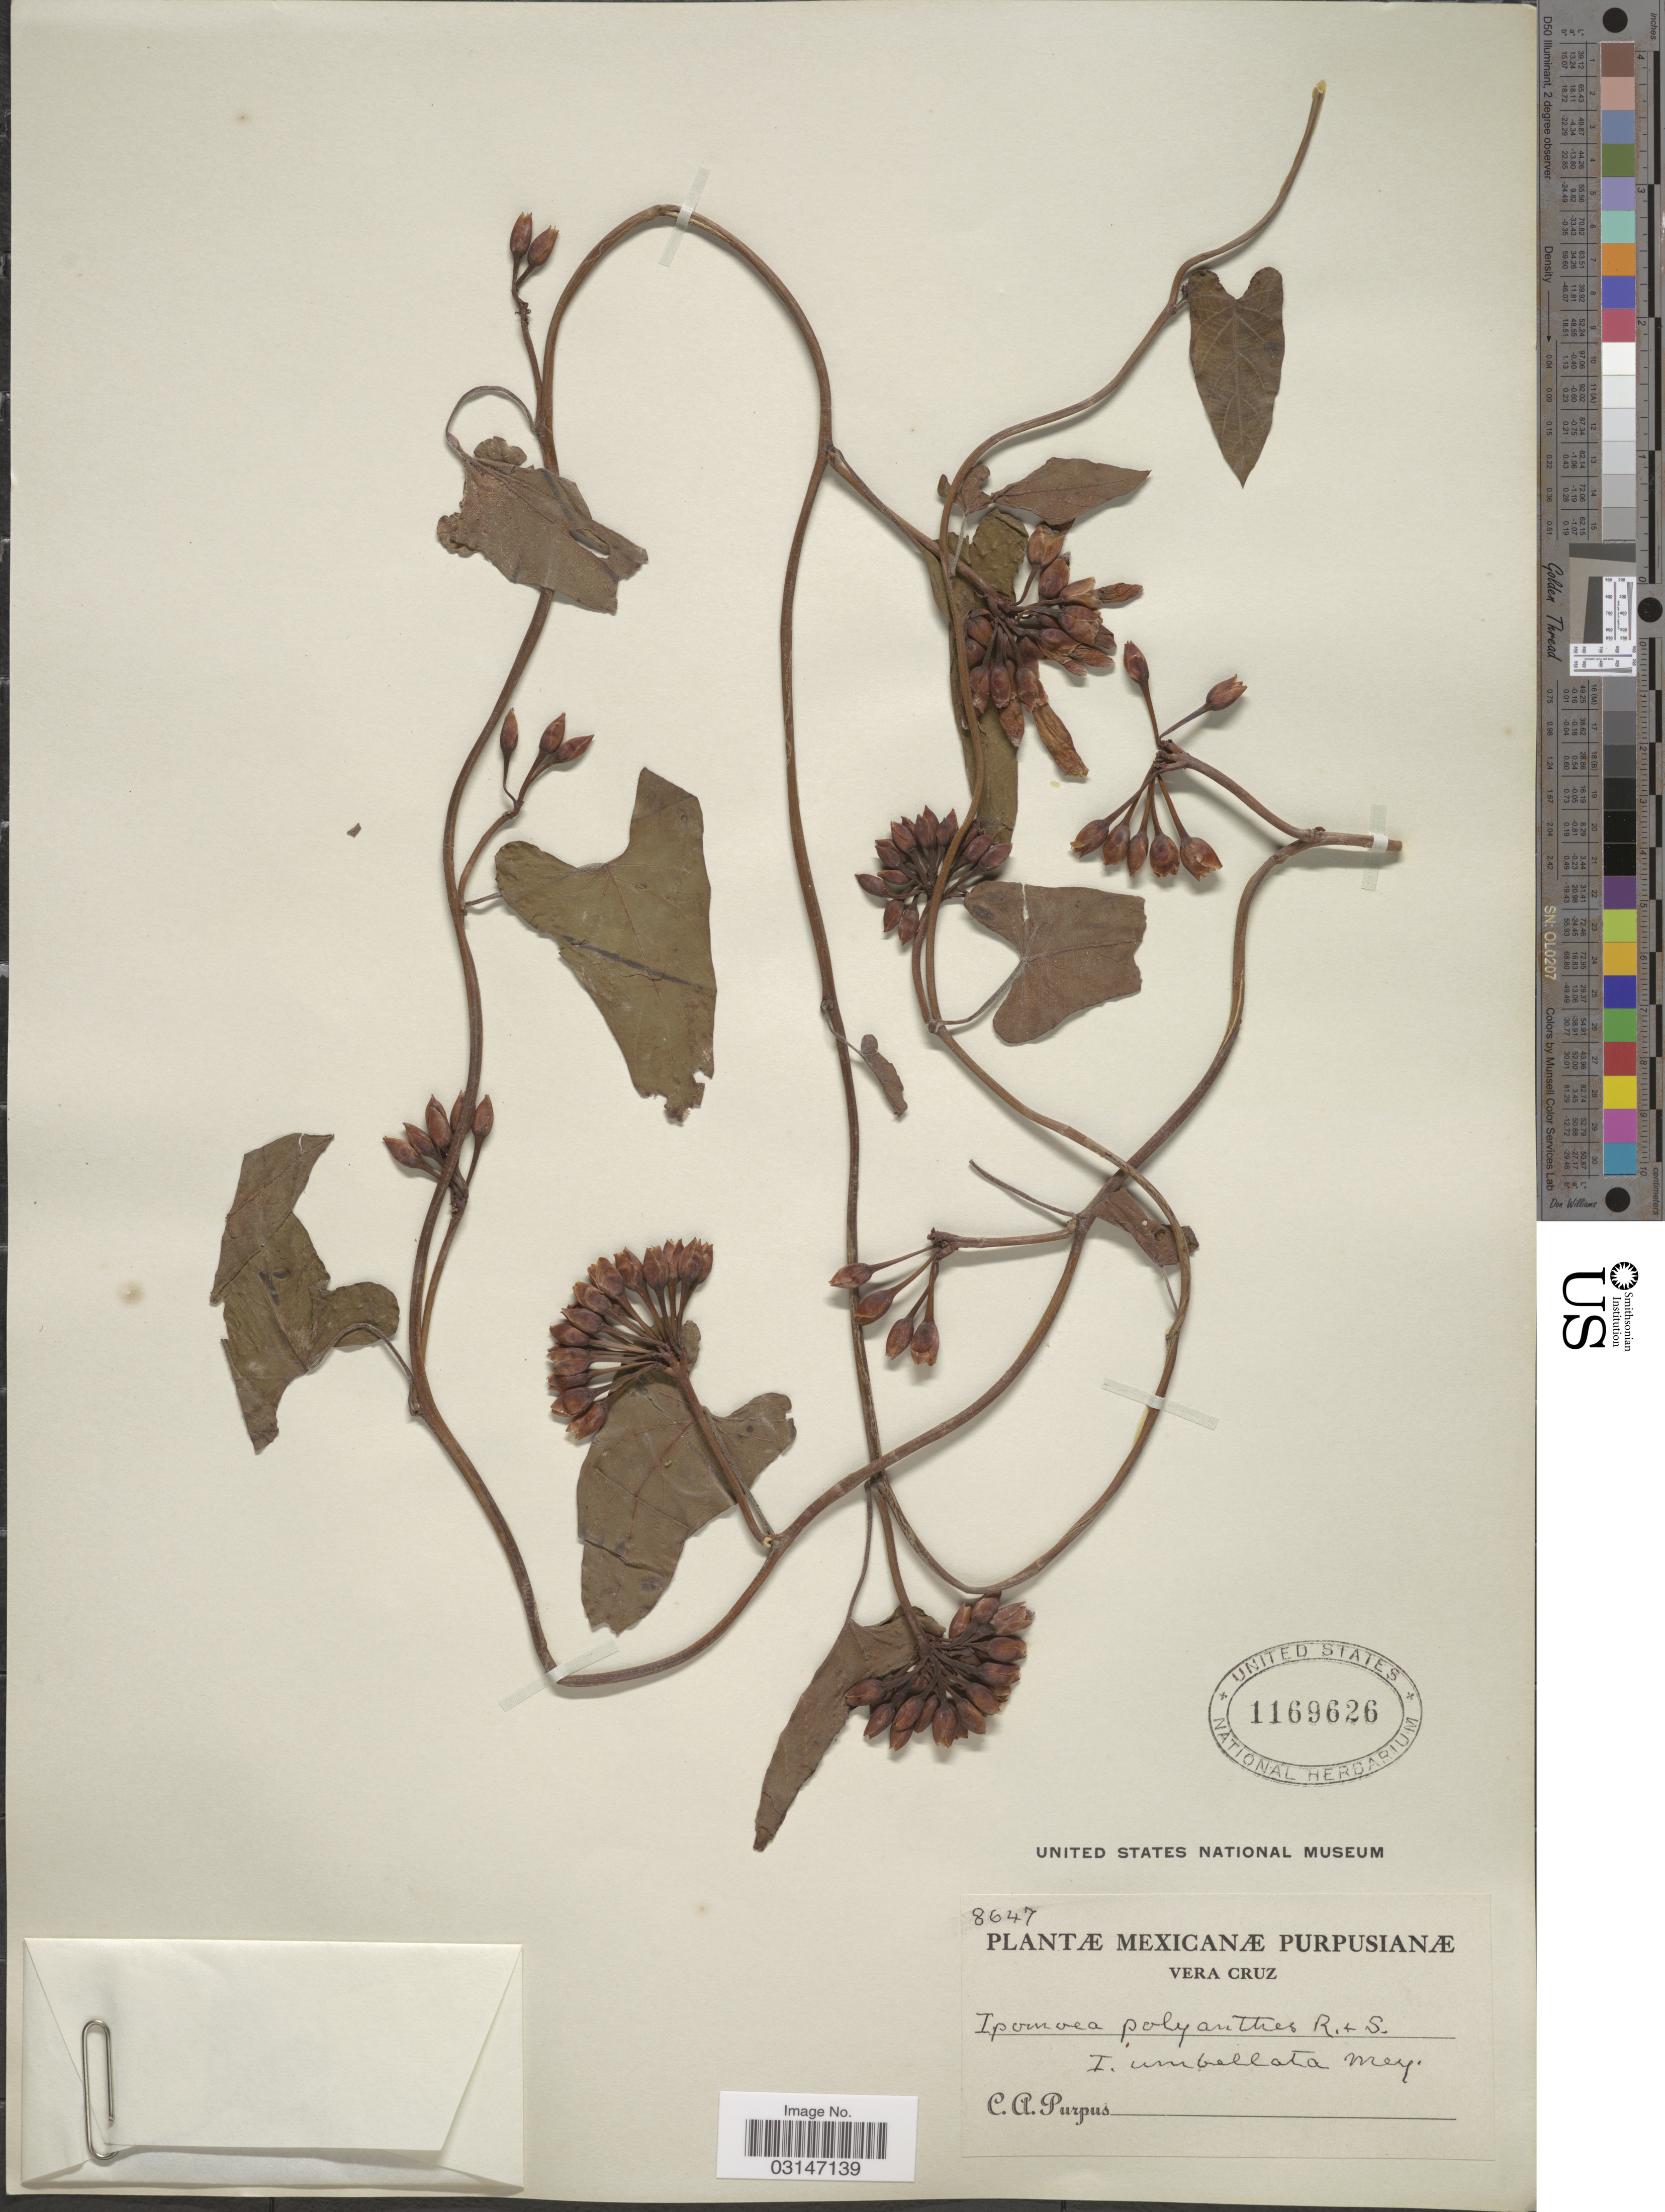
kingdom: Plantae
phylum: Tracheophyta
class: Magnoliopsida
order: Solanales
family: Convolvulaceae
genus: Camonea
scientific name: Camonea umbellata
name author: (L.) A. R. Simões & Staples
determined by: Strong, Mark T., (BOT), Smithsonian Institution - National Museum of Natural History (UNITED STATES)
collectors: C. A. Purpus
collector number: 8647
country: Mexico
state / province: Veracruz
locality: Vera Cruz.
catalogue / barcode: US 1169626